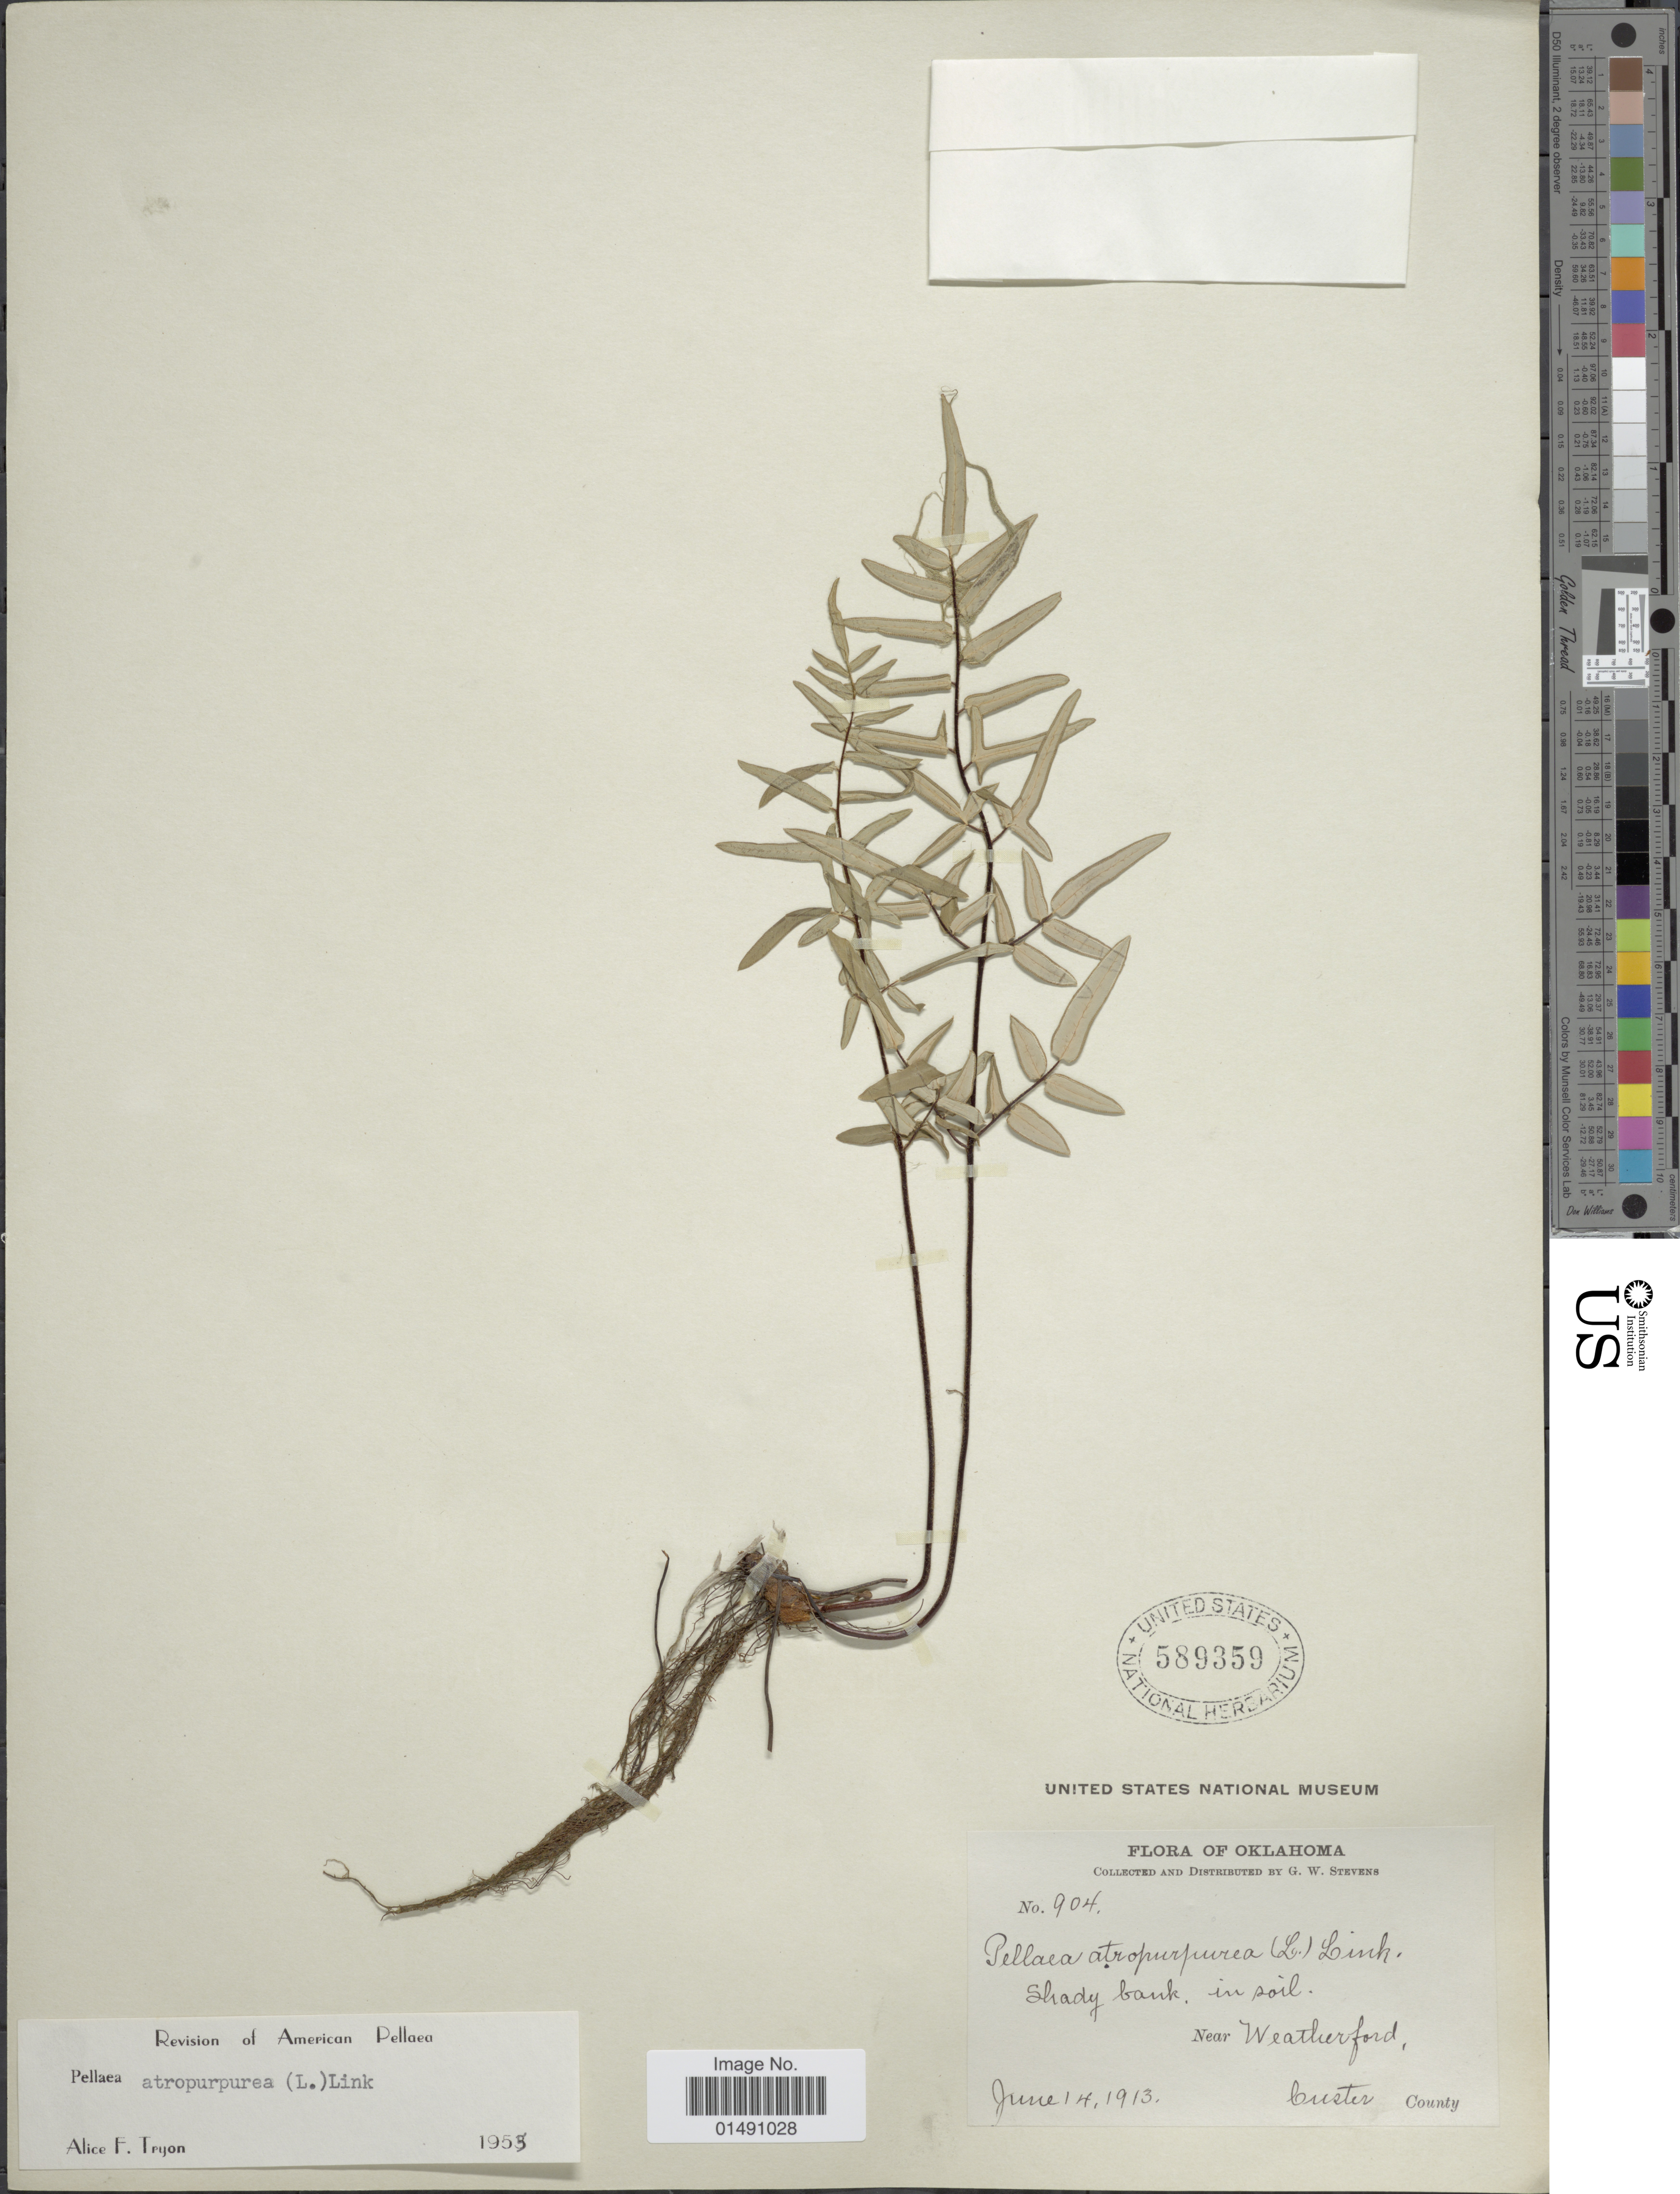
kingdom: Plantae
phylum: Tracheophyta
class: Polypodiopsida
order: Polypodiales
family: Pteridaceae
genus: Pellaea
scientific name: Pellaea atropurpurea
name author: (L.) Link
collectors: G. W. Stevens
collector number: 904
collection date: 1913-06-14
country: United States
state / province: Oklahoma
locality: Near Weatherford, Custer County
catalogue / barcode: US 589359